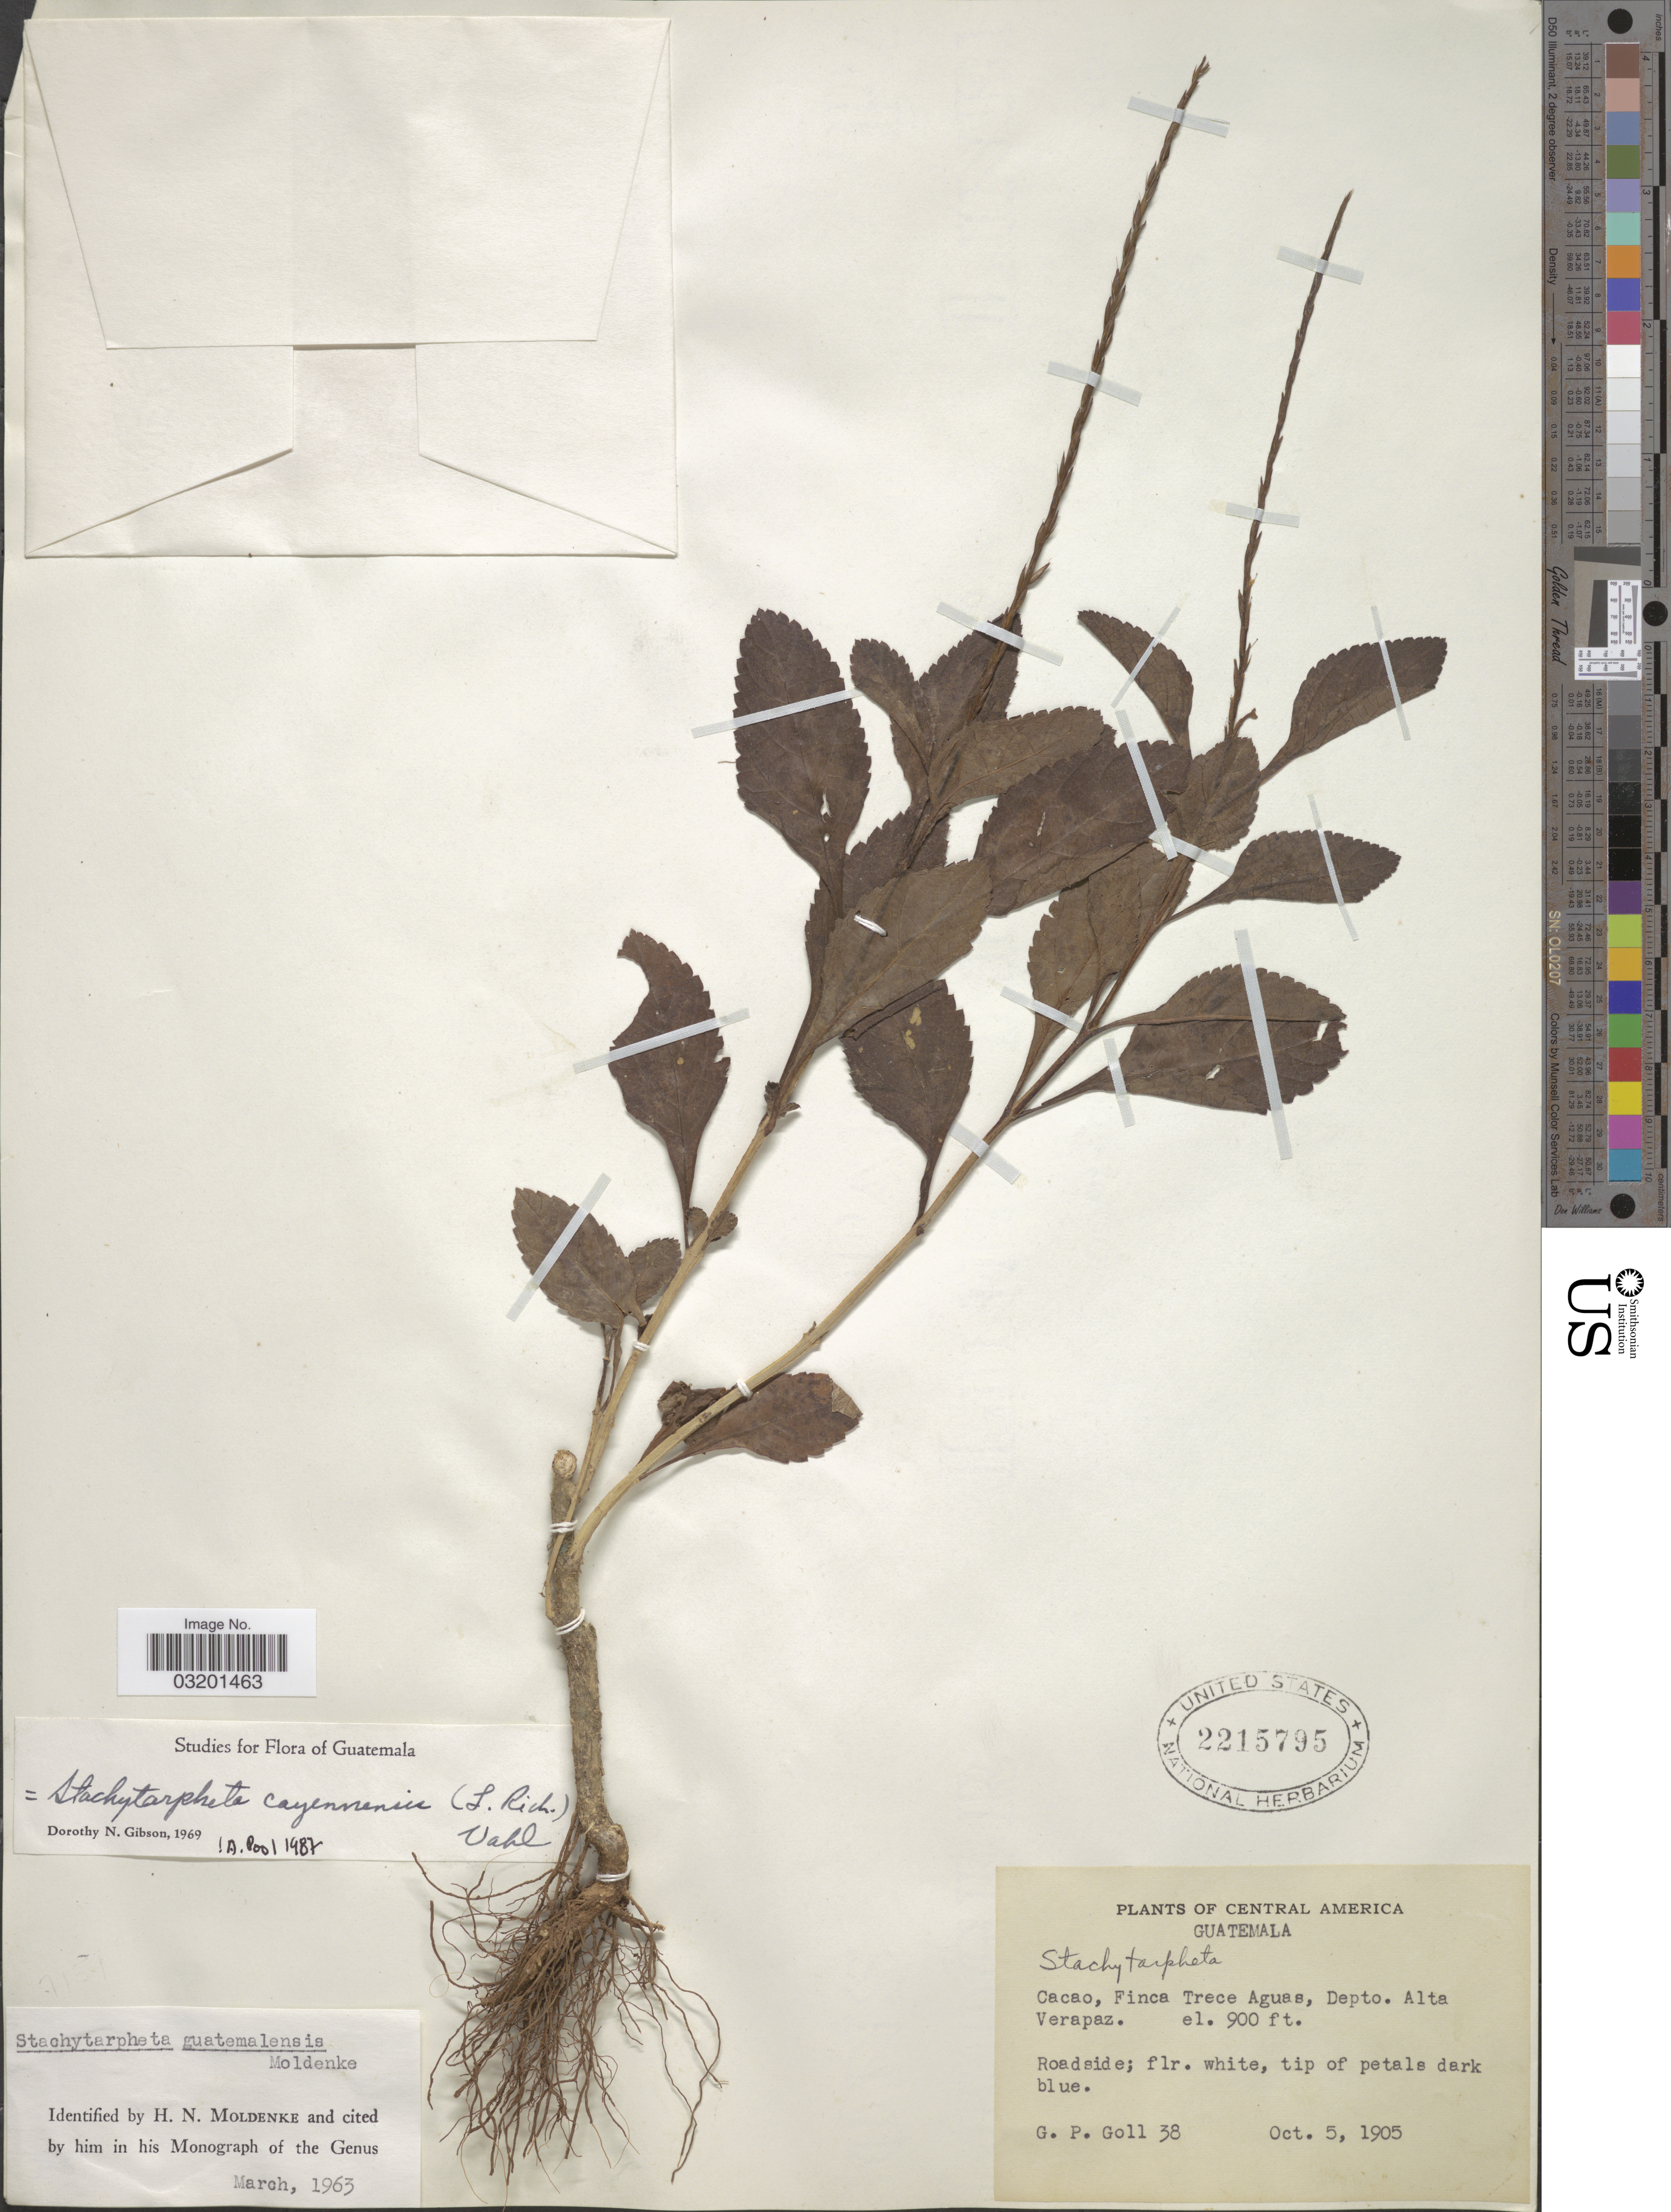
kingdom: Plantae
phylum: Tracheophyta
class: Magnoliopsida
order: Lamiales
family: Verbenaceae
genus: Stachytarpheta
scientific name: Stachytarpheta cayennensis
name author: (Rich.) Vahl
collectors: G. P. Goll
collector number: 38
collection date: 1905-10-05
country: Guatemala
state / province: Alta Verapaz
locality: Cacao, Finca Trece Aguas, Depto. Alta Verapaz.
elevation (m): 274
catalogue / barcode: US 2215795